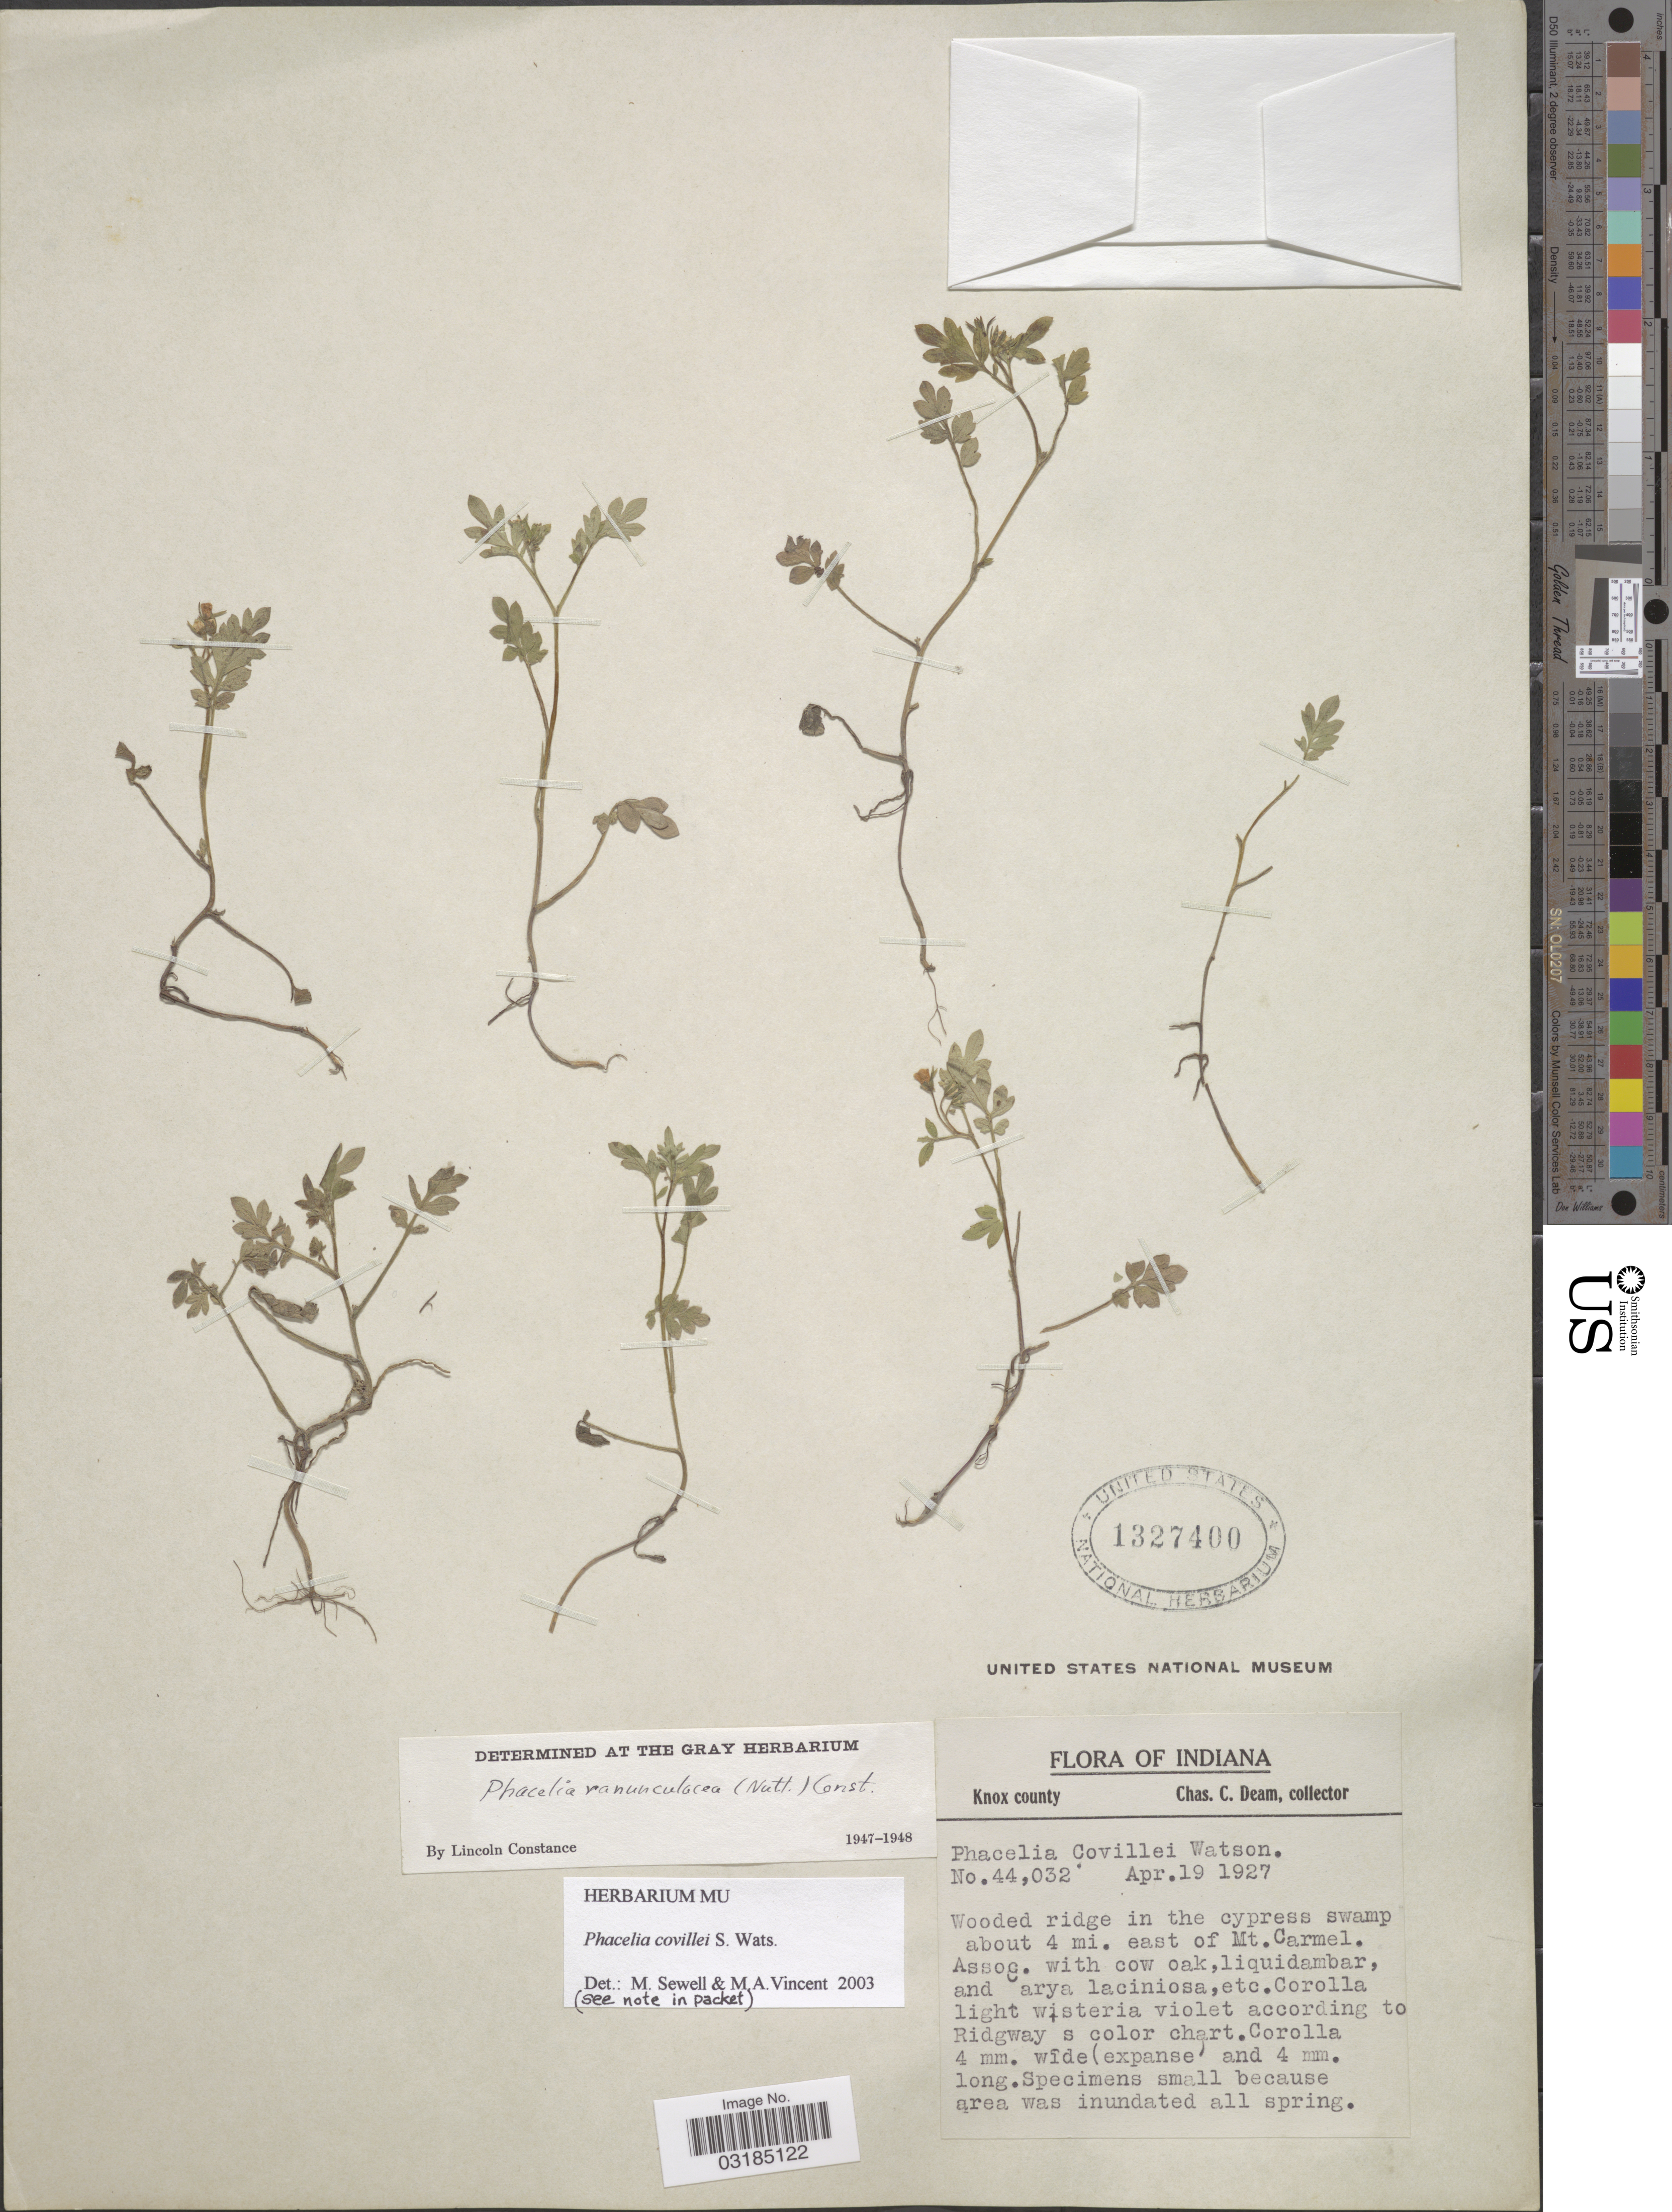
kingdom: Plantae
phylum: Tracheophyta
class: Magnoliopsida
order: Boraginales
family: Hydrophyllaceae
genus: Phacelia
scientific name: Phacelia covillei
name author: S. Watson in A. Gray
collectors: C. C. Deam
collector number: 44032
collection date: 1927-04-19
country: United States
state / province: Indiana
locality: Knox County. about 4 mi. east of Mt. Carmel.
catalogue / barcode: US 1327400